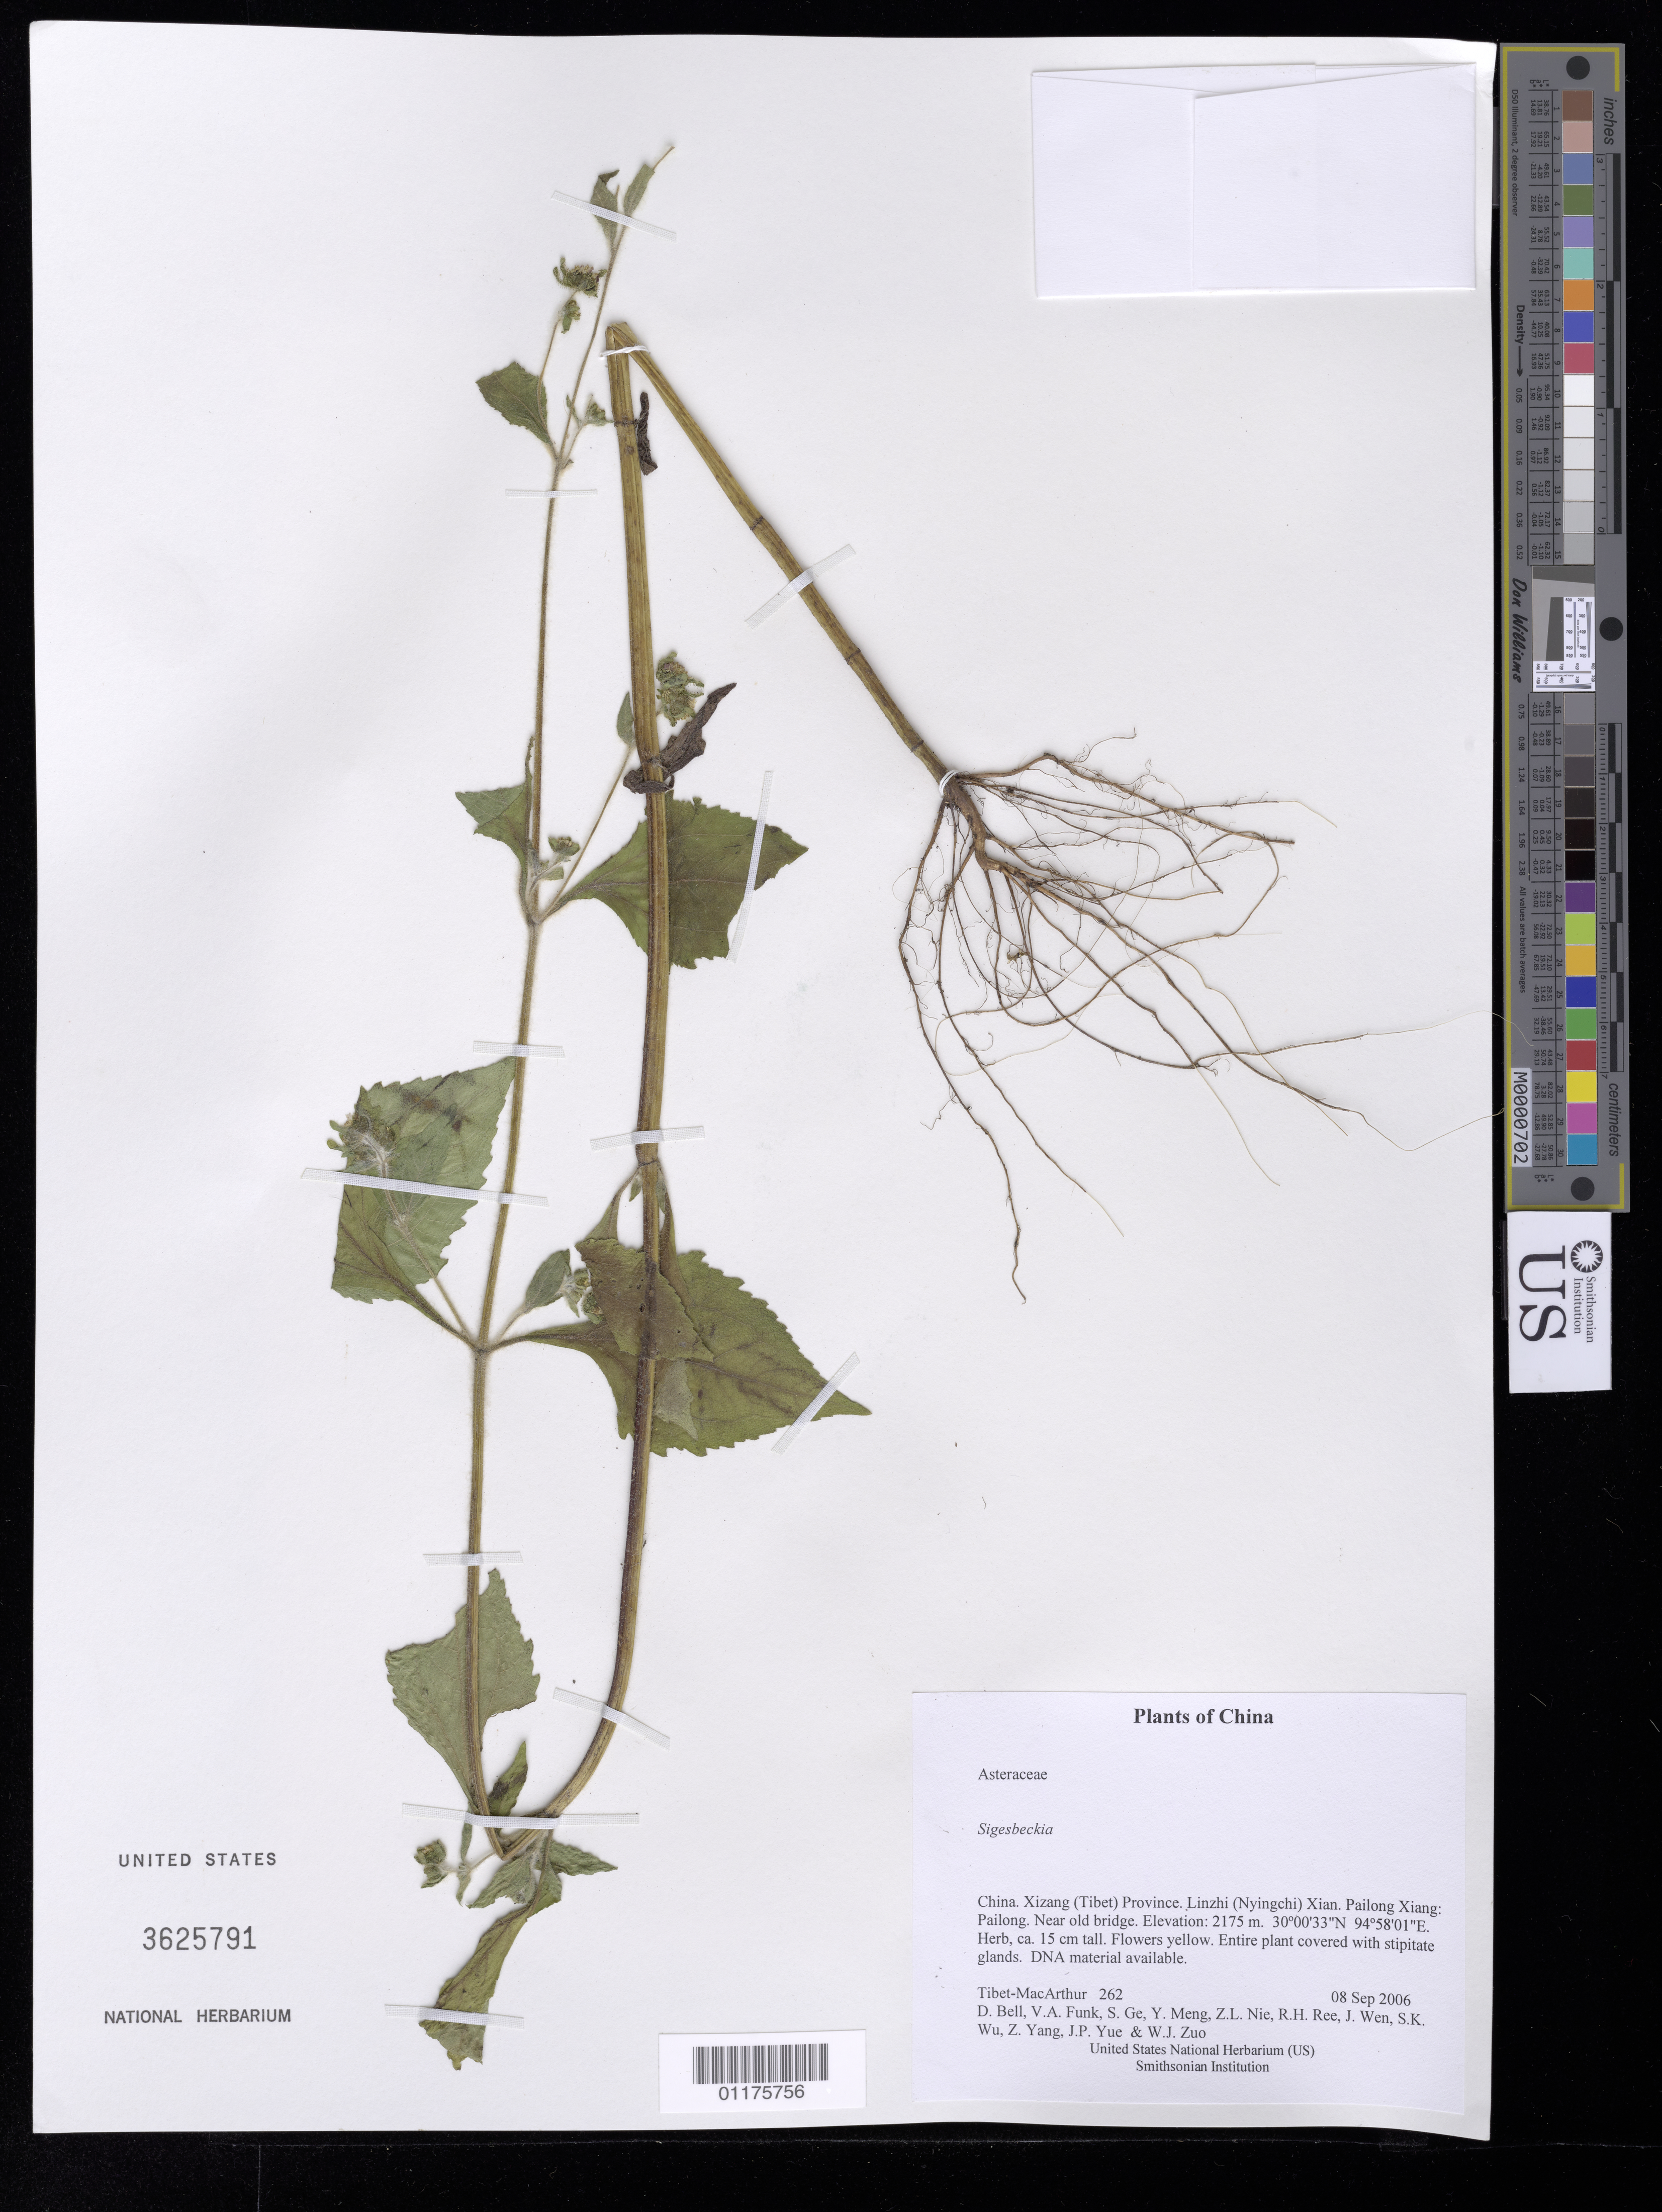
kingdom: Plantae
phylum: Tracheophyta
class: Magnoliopsida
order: Asterales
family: Asteraceae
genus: Sigesbeckia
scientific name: Sigesbeckia sp.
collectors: Tibet-MacArthur, D. A. Bell, V. Funk, S. Ge, Y. Meng, Z. Nie, R. Ree, J. Wen, S. K. Wu, Z. Yang, J. Yue & W. Zuo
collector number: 262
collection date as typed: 08 Sep 2006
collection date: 2006-09-08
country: China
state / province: Xizang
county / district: Linzhi (Nyingchi) Xian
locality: Pailong Xiang: Pailong. Near old bridge.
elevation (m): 2175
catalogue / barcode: US 3625791